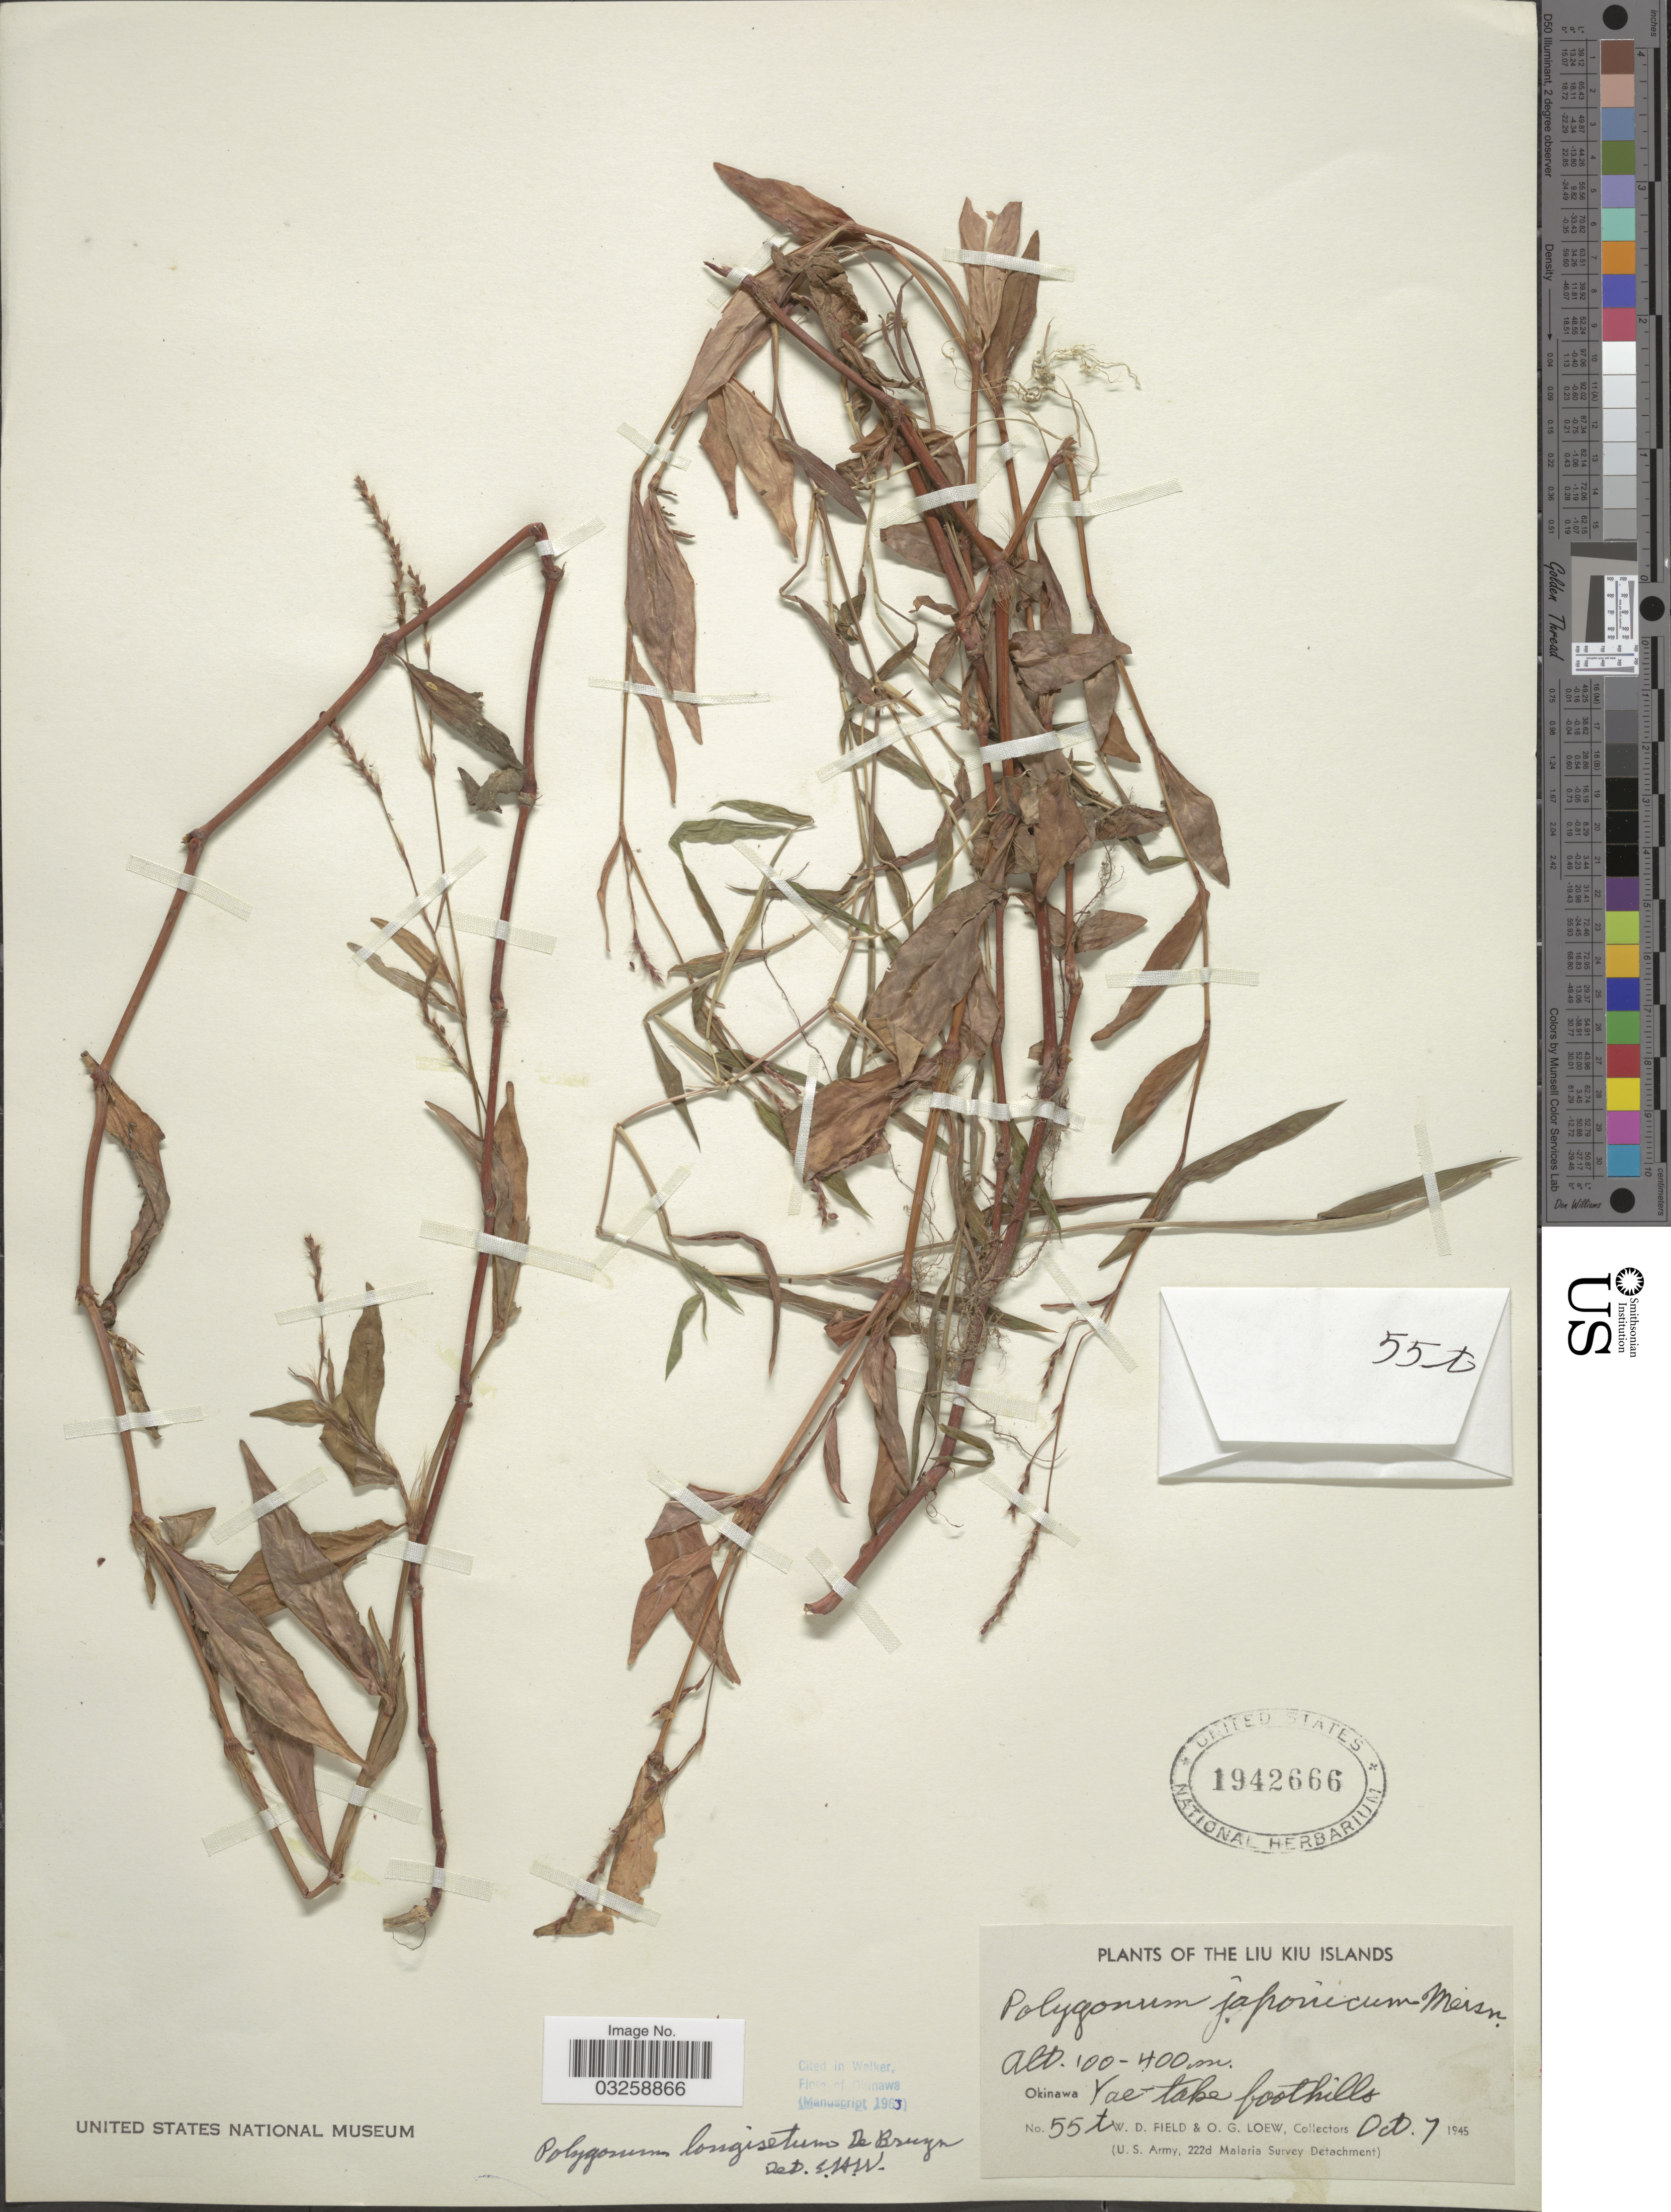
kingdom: Plantae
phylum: Tracheophyta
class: Magnoliopsida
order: Caryophyllales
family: Polygonaceae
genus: Polygonum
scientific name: Polygonum longisetum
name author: Bruijn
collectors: W. D. Field & O. G. Loew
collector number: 55t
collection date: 1945-10-07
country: Japan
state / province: Okinawa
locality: Liu Kiu Islands. Okinawa Yae-take foothills.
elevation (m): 100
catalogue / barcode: US 1942666